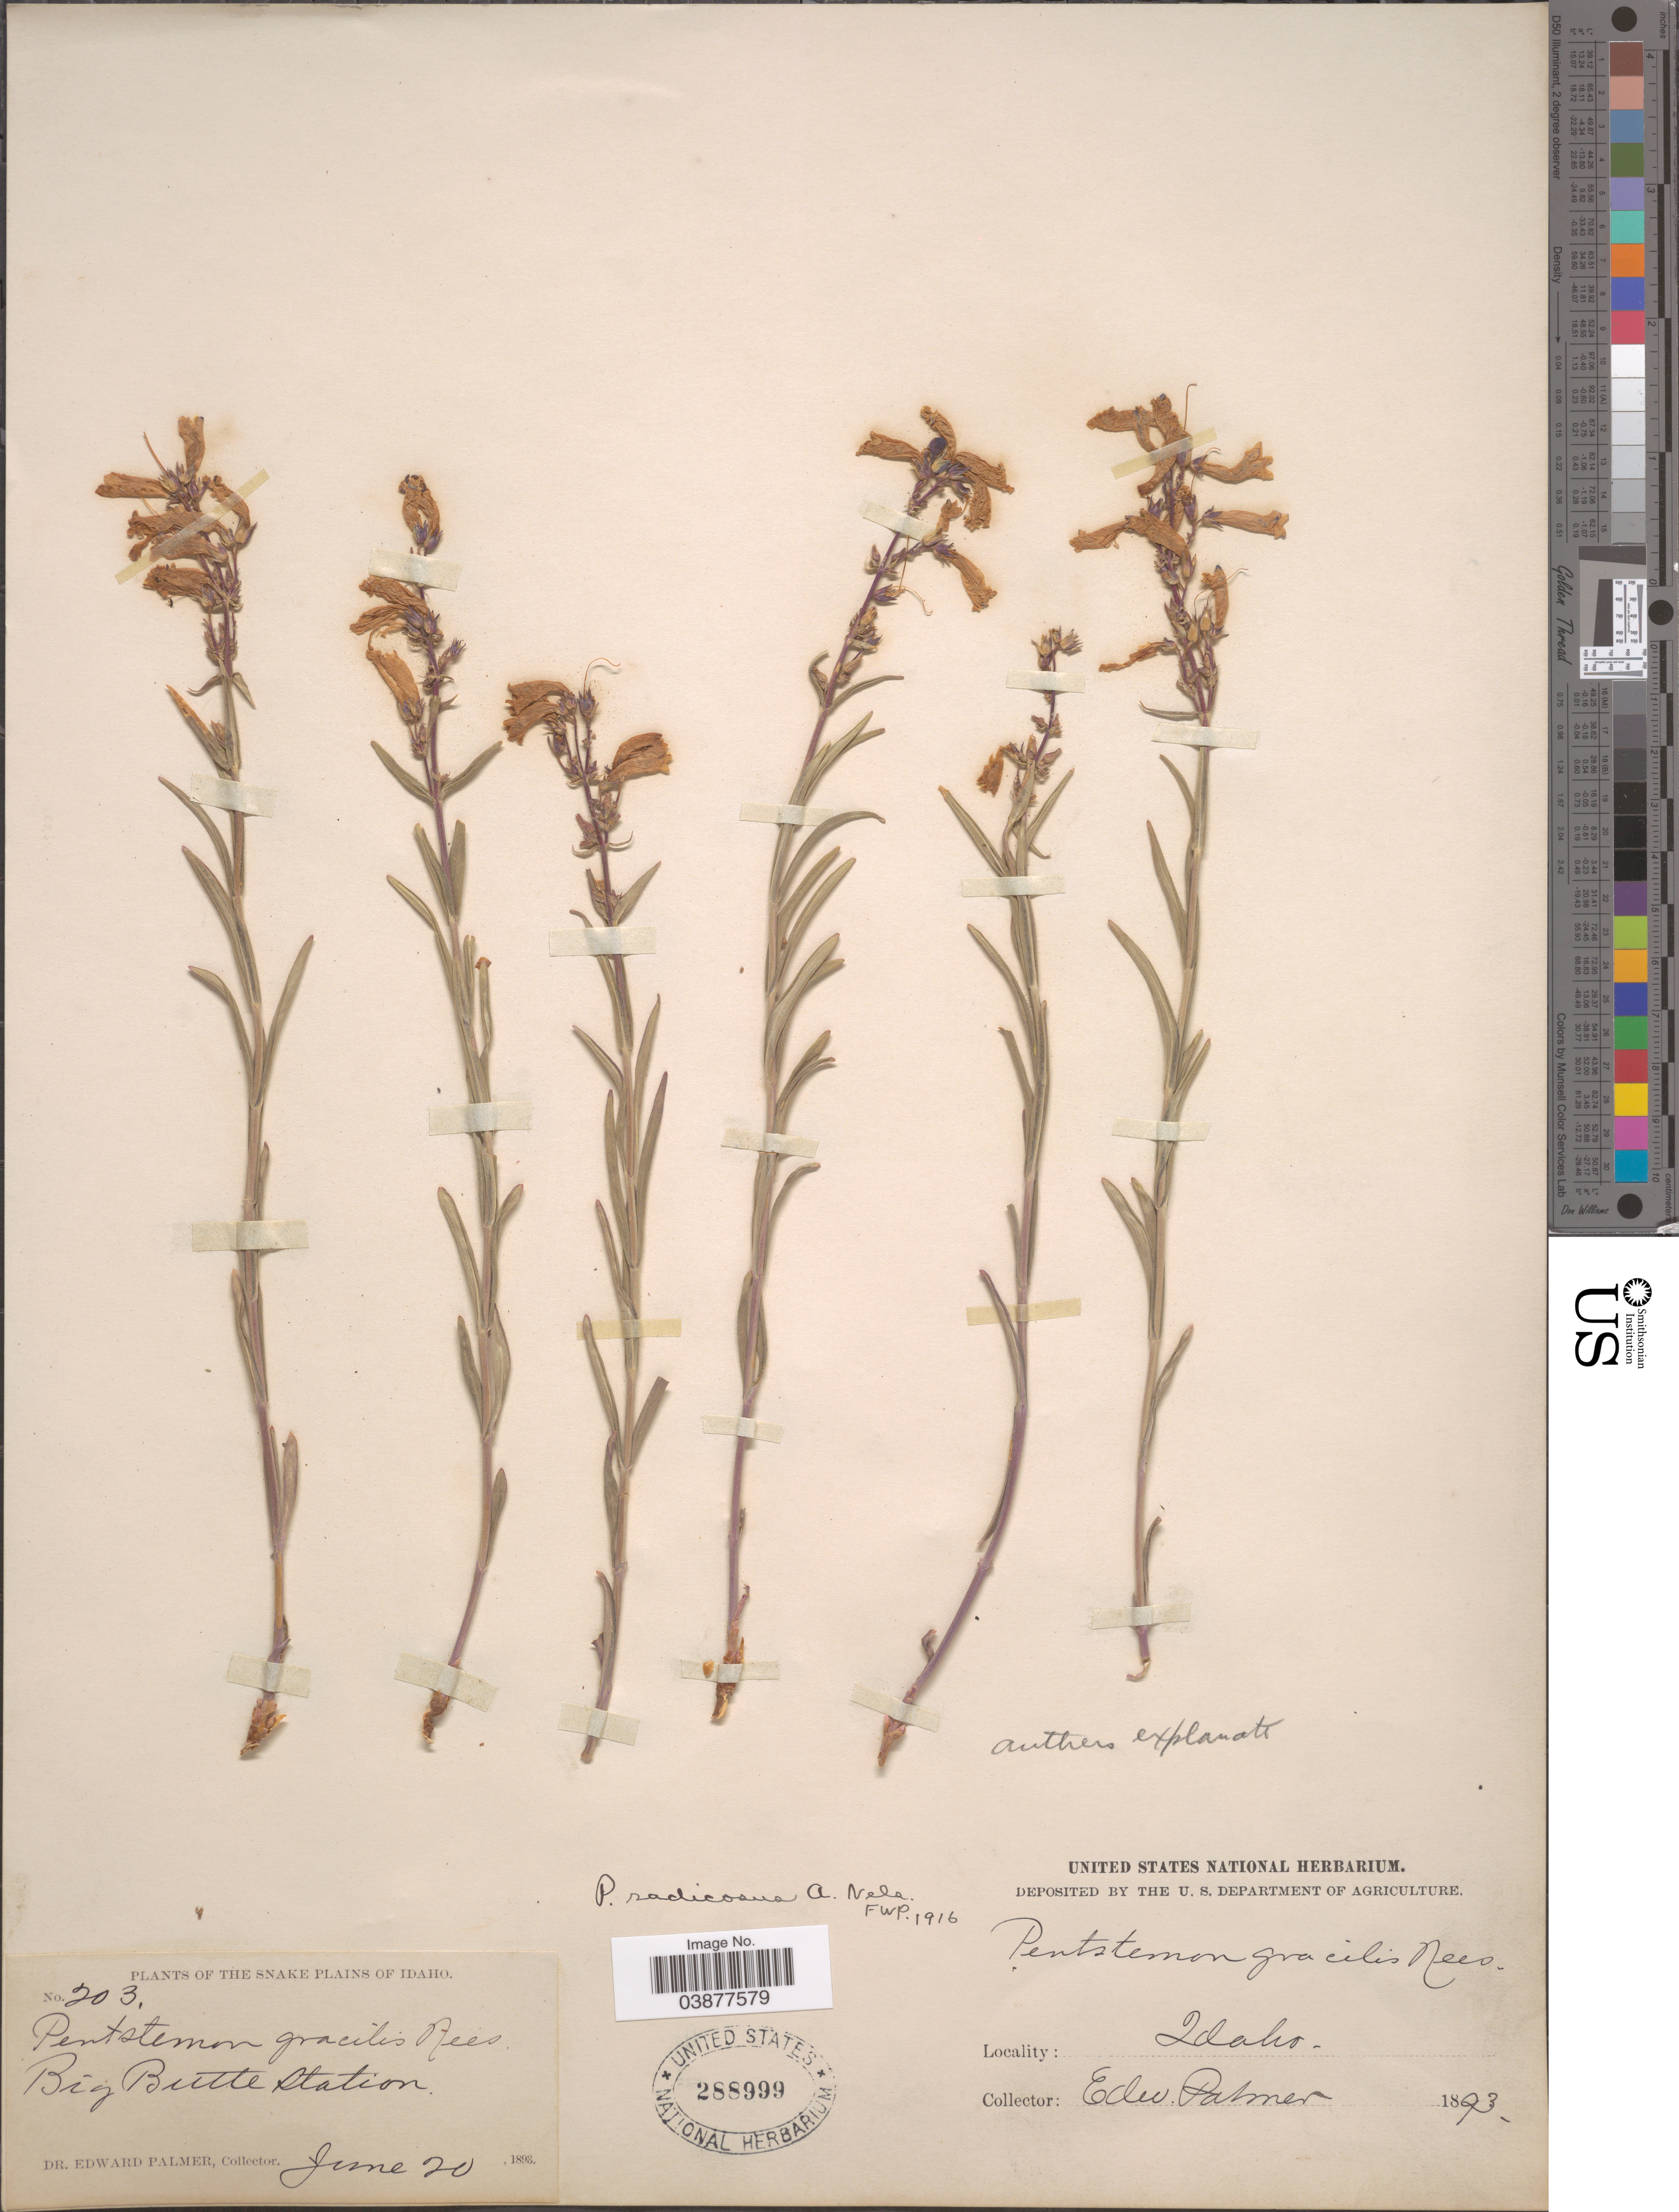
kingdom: Plantae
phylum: Tracheophyta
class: Magnoliopsida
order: Lamiales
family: Plantaginaceae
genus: Penstemon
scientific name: Penstemon radicosus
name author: A. Nelson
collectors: E. Palmer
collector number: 203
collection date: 1893-06-20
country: United States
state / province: Idaho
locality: The Snake Plains of Idaho. Big Butte Station.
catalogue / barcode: US 288999